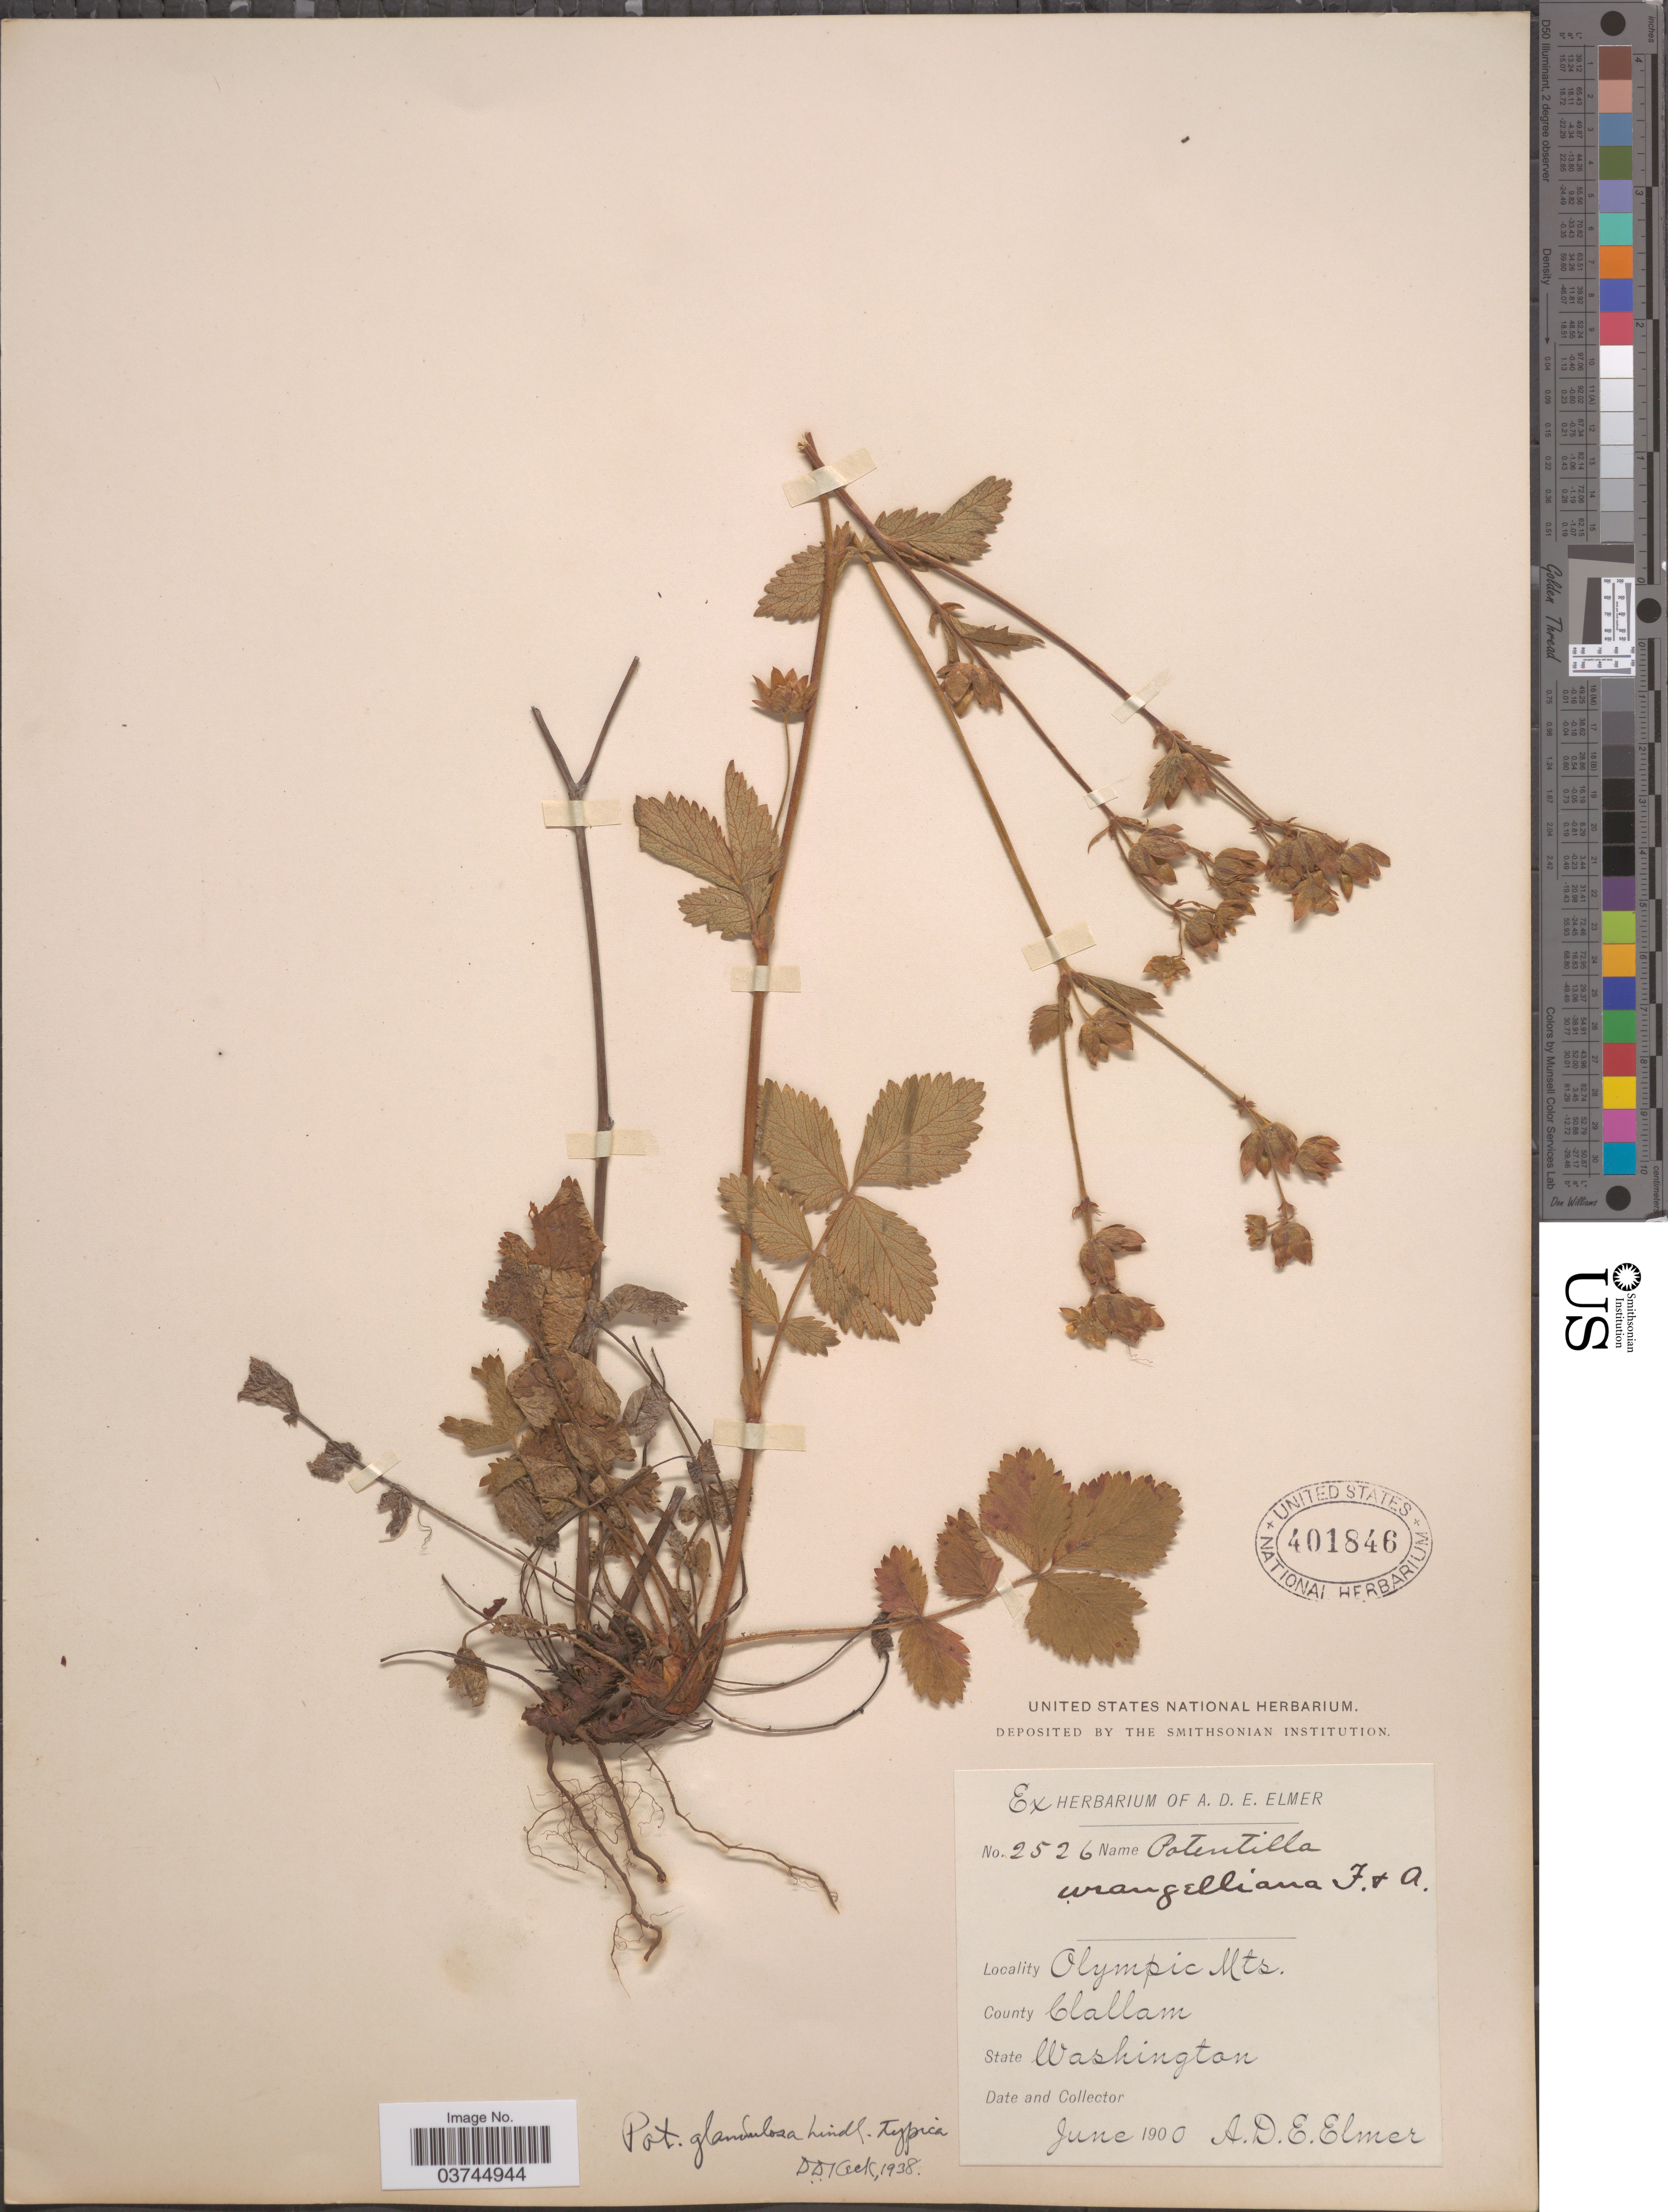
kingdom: Plantae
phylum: Tracheophyta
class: Magnoliopsida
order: Rosales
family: Rosaceae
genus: Drymocallis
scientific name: Drymocallis glandulosa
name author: (Lindl.) Rydb.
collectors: A. D. E. Elmer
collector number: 2526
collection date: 1900-06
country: United States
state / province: Washington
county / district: Clallam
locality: Olympic Mts. County Clallam.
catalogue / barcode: US 401846